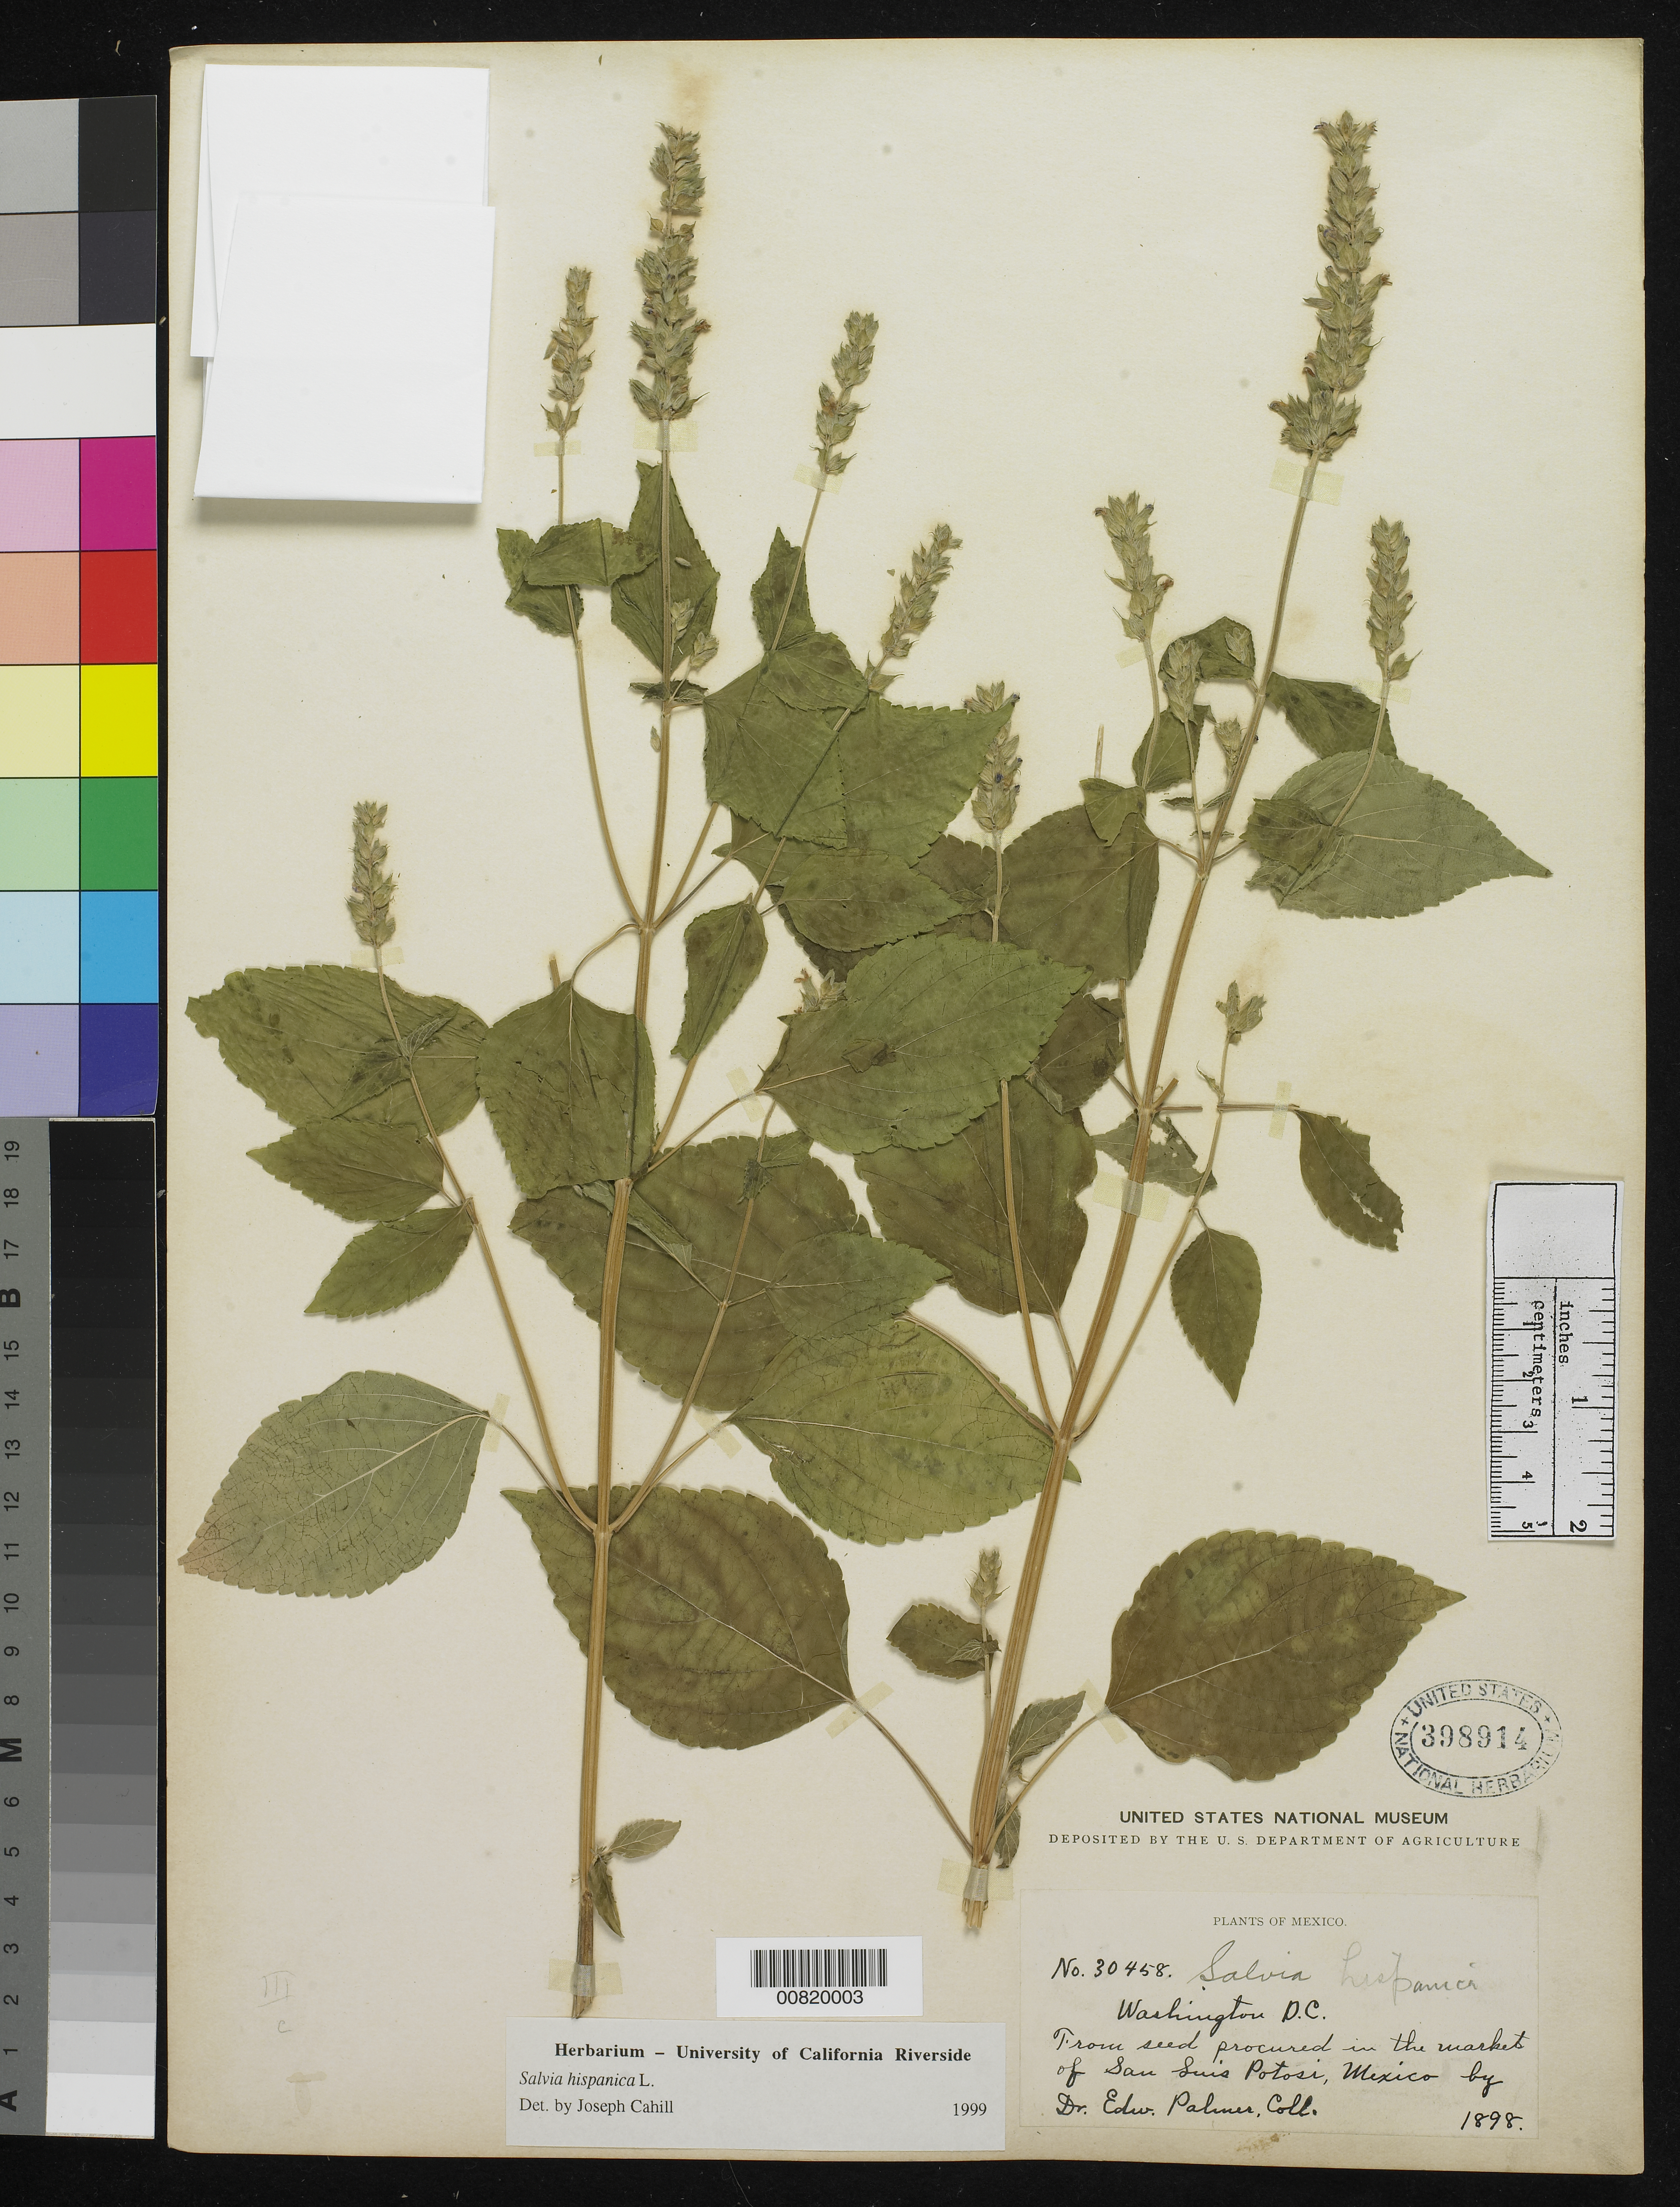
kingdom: Plantae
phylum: Tracheophyta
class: Magnoliopsida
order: Lamiales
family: Lamiaceae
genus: Salvia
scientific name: Salvia hispanica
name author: L.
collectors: E. Palmer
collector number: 30458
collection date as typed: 1898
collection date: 1898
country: Mexico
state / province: San Luis Potosí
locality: San Luis Potosí.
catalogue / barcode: US 398914